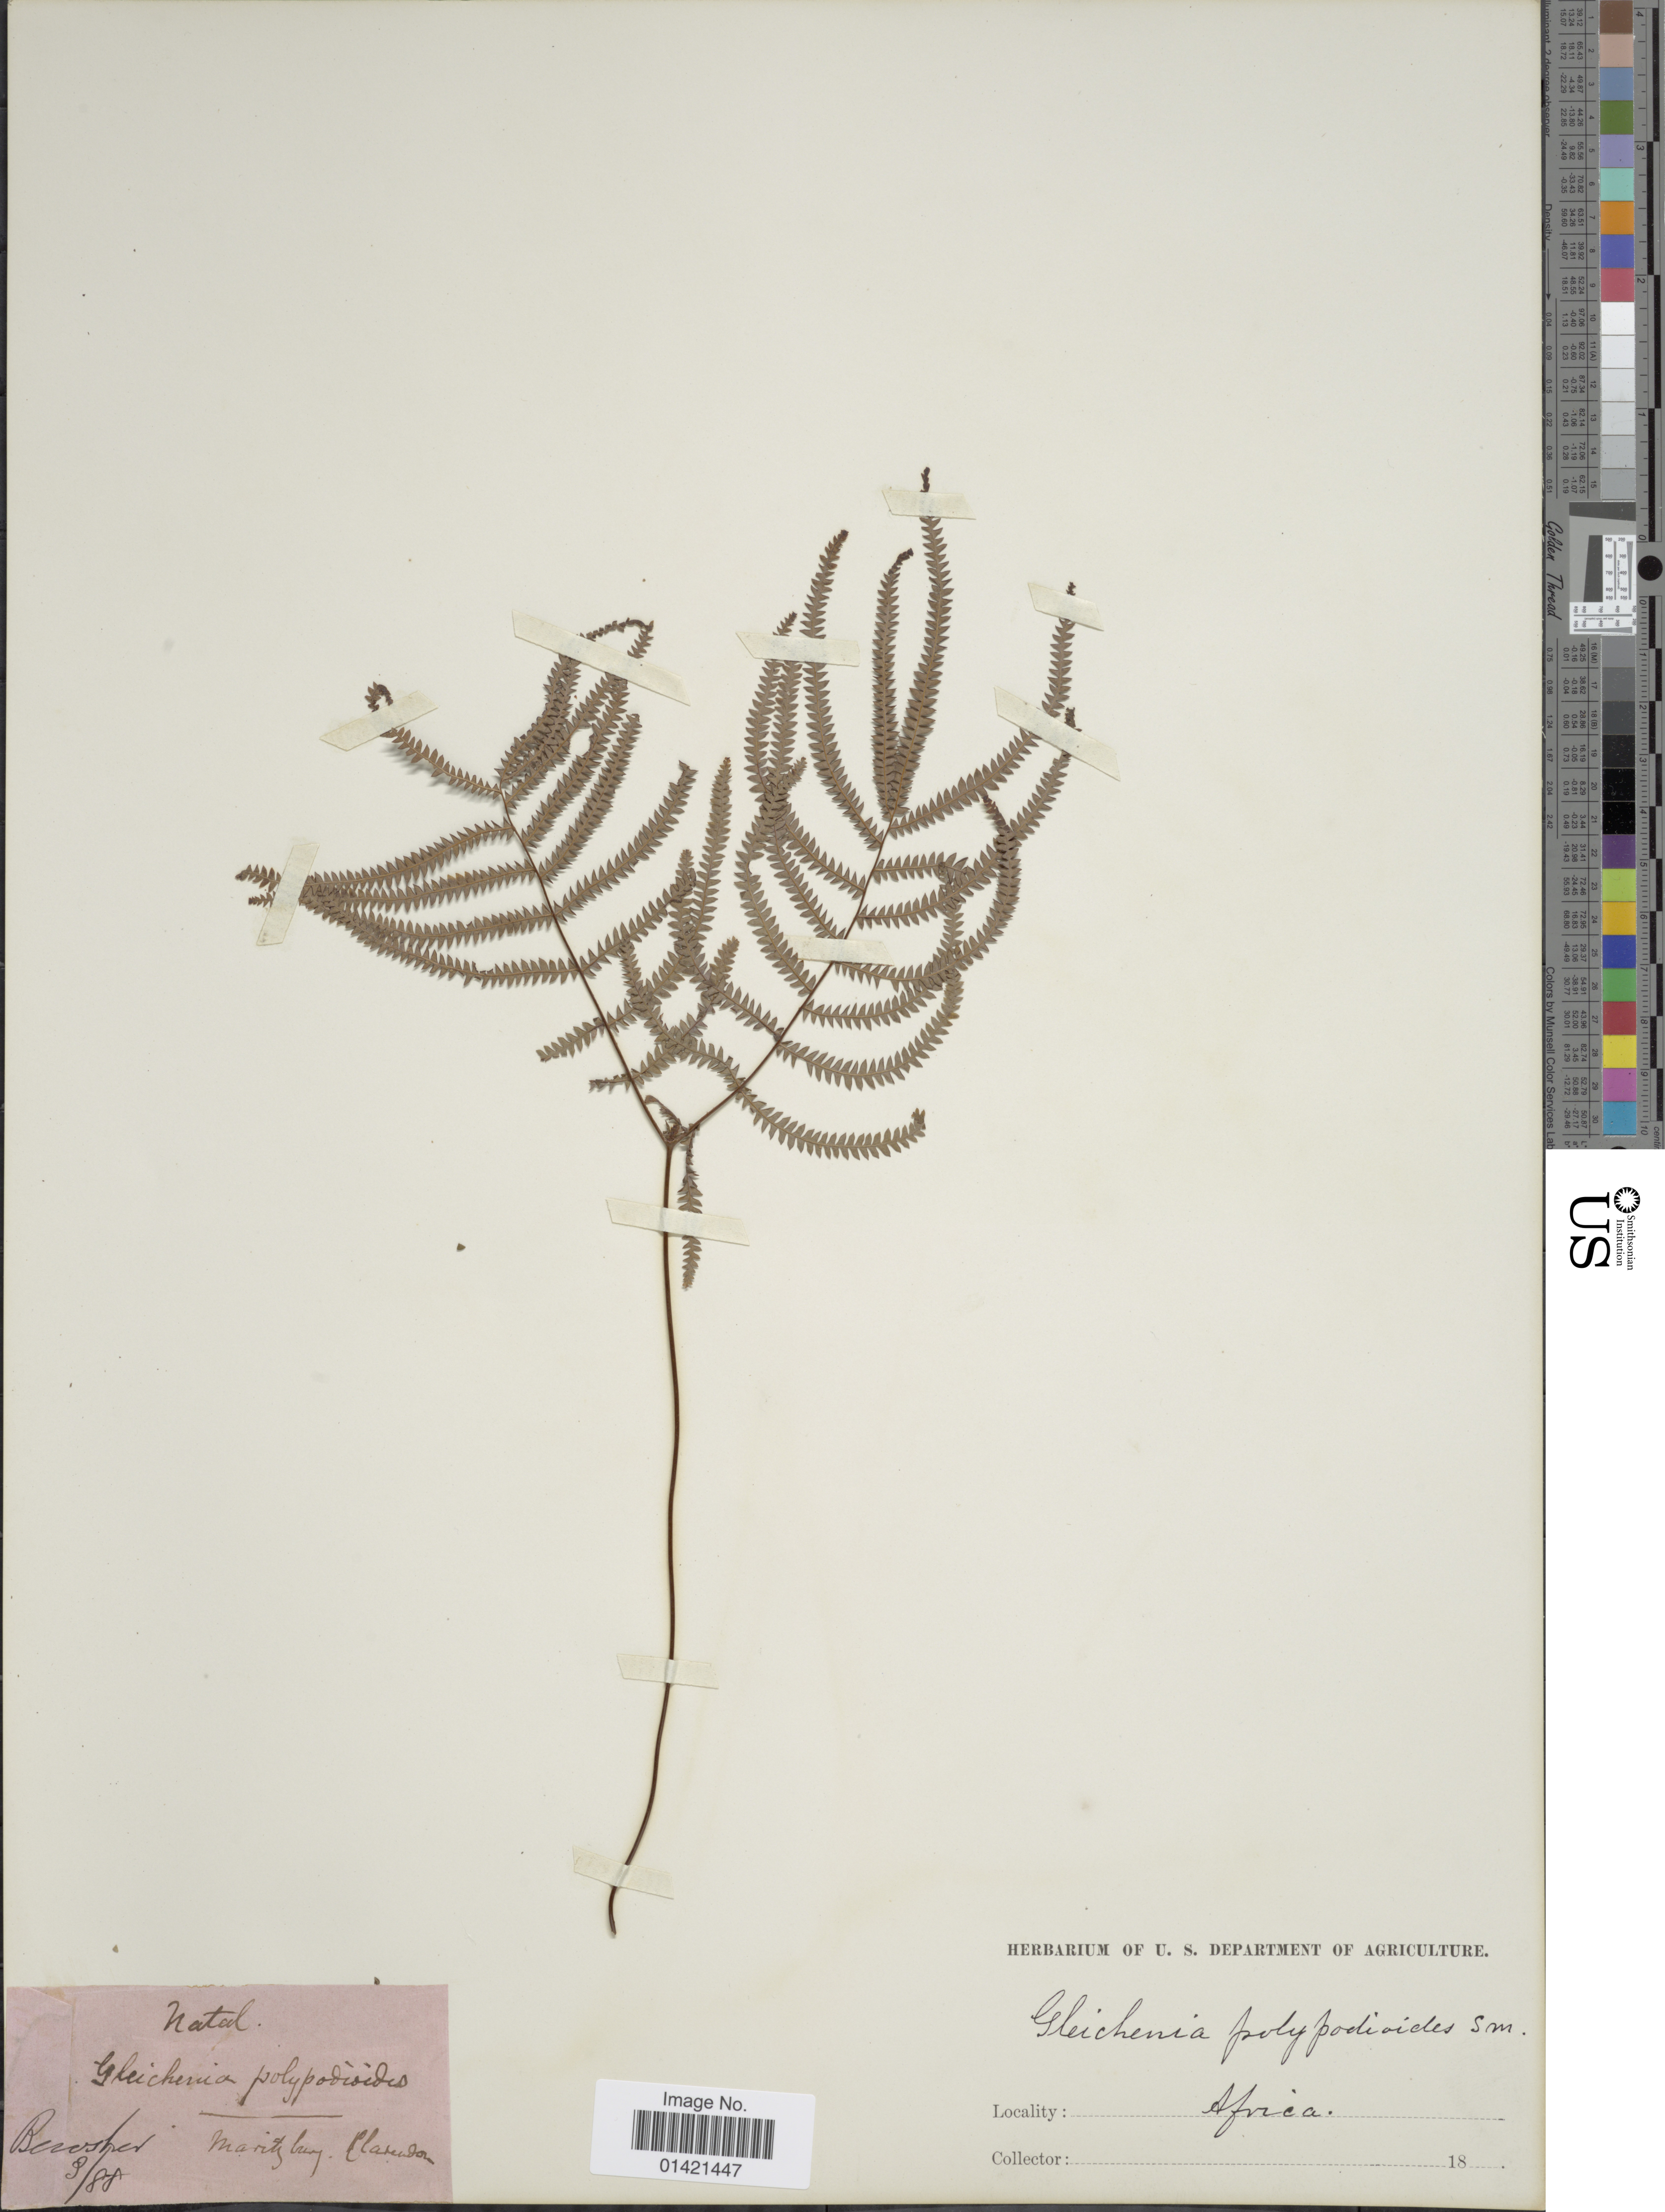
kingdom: Plantae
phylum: Tracheophyta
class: Polypodiopsida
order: Gleicheniales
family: Gleicheniaceae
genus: Gleichenia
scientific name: Gleichenia polypodioides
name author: (L.) Sm.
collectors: Berosher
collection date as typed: Transcribed d/m/y: /9/88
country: South Africa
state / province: KwaZulu-Natal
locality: Natal. Maritzburg. Clarendon